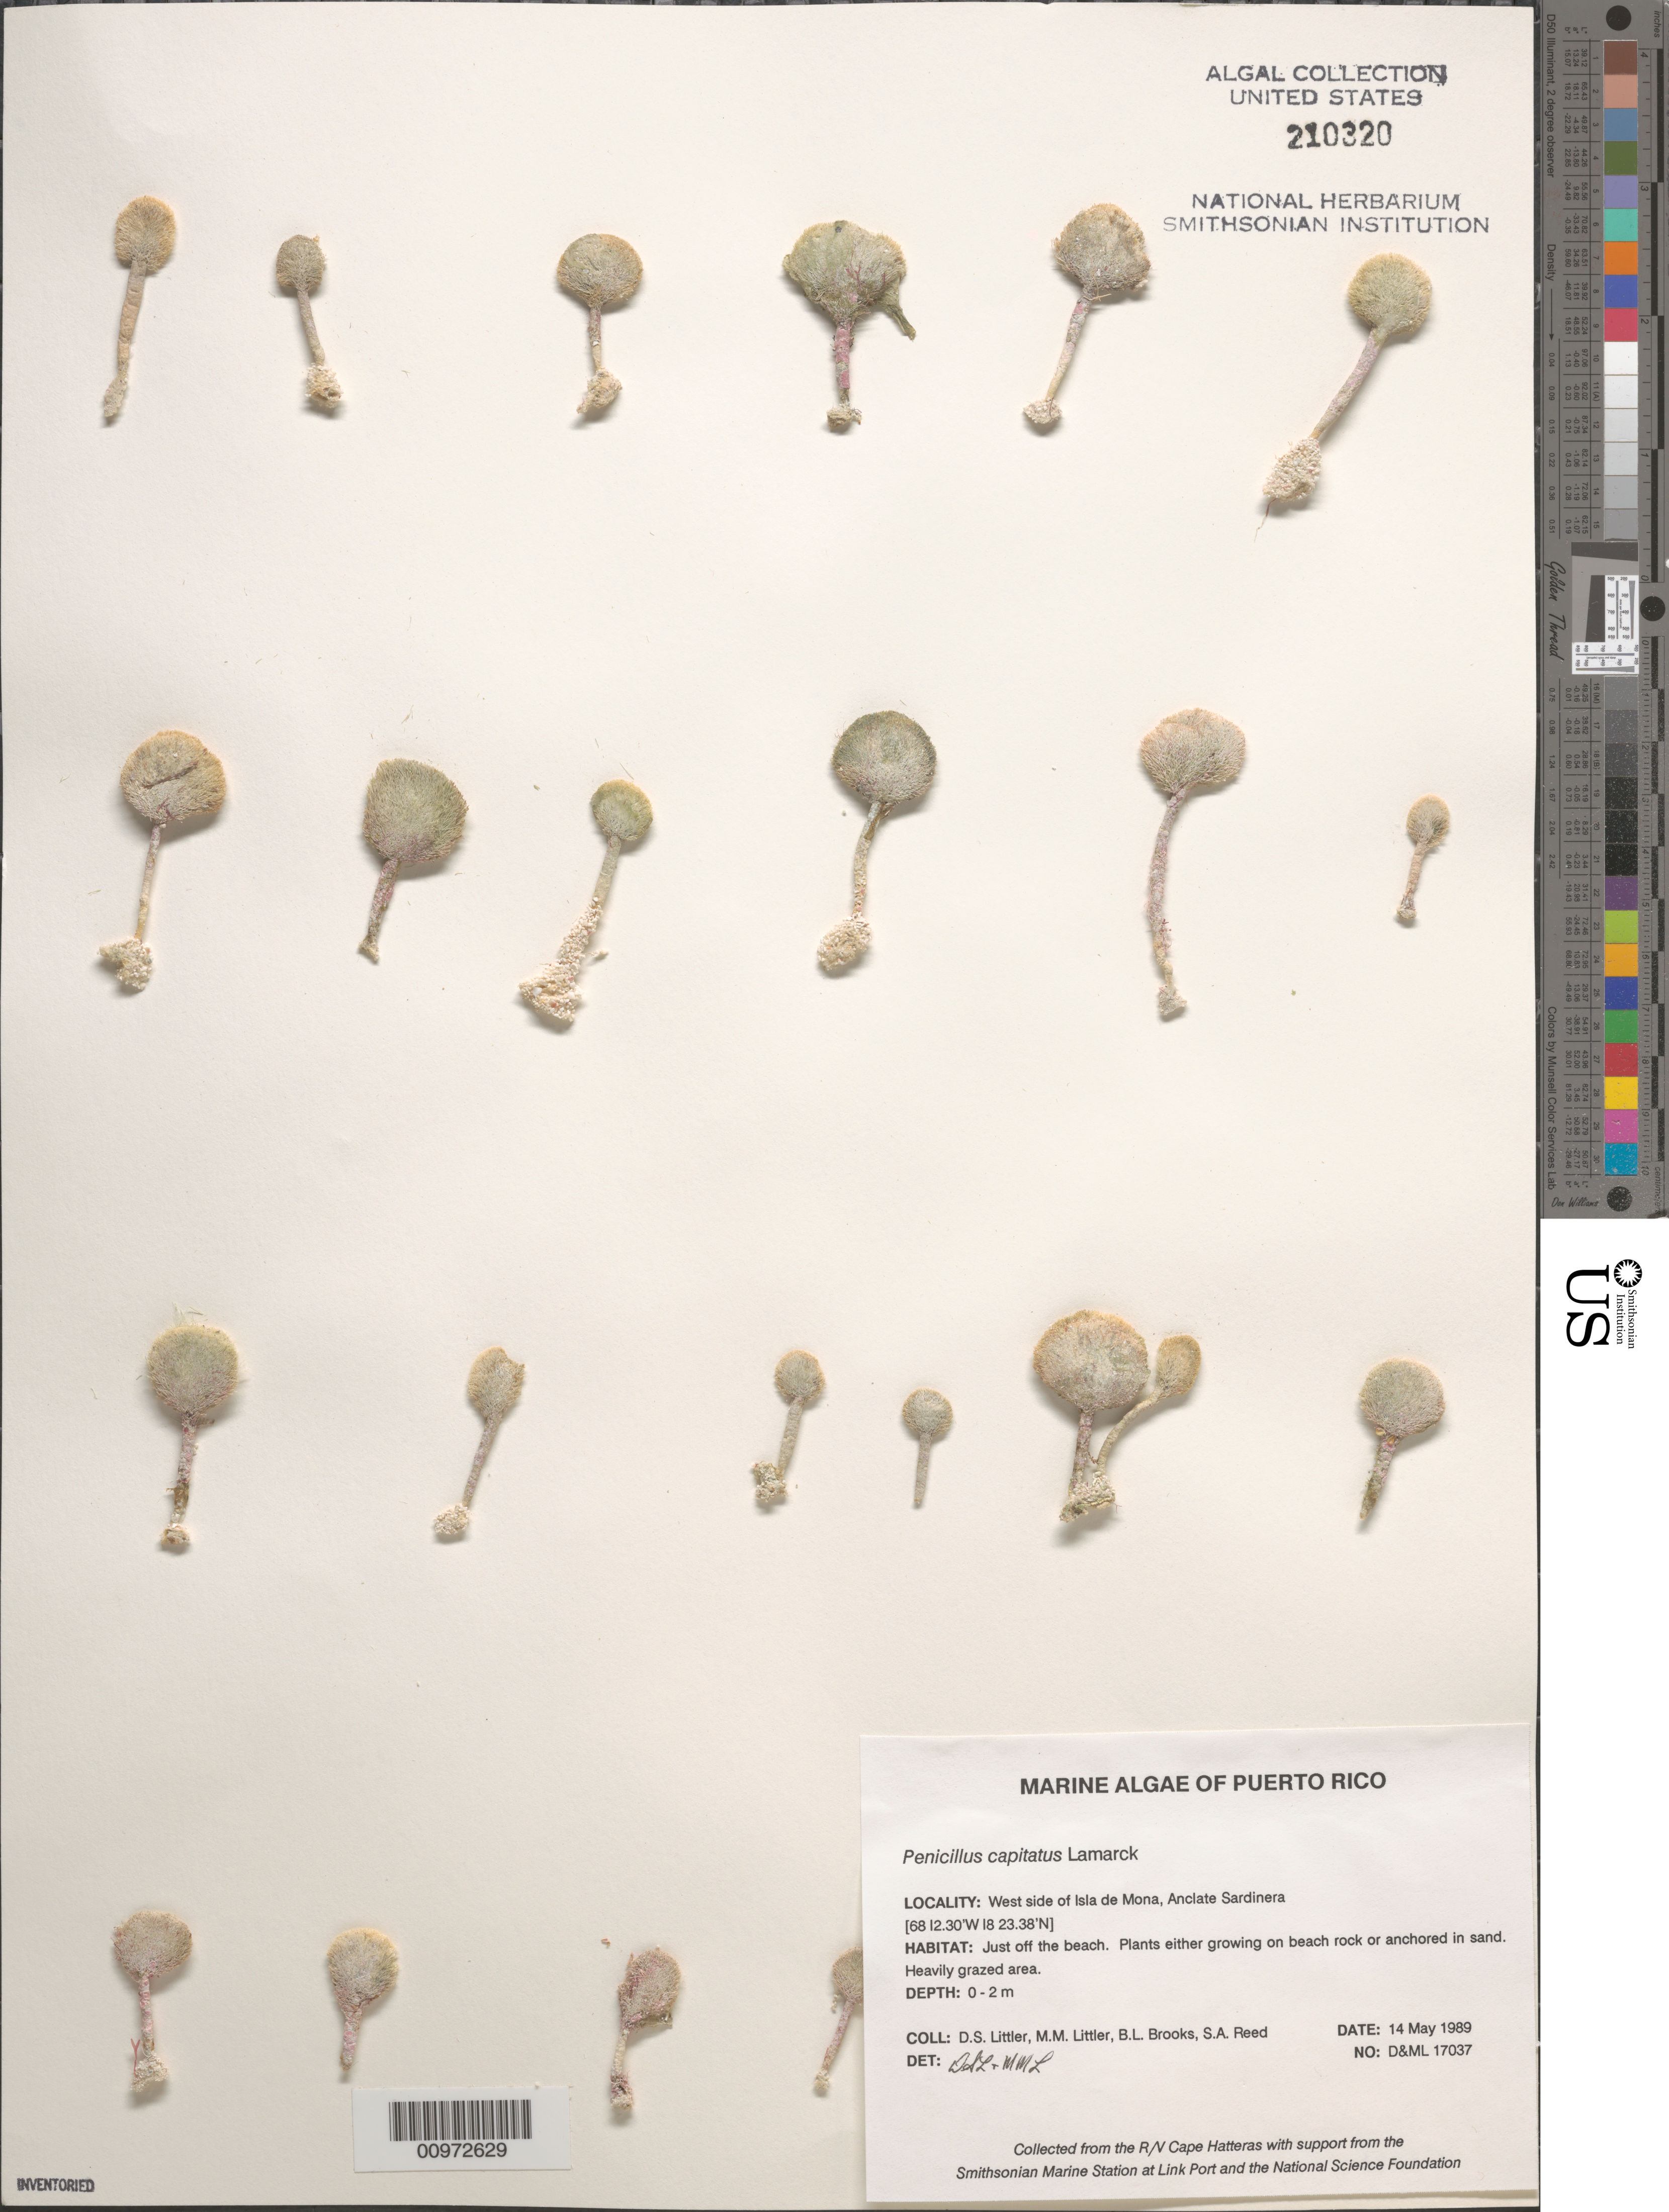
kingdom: Plantae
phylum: Chlorophyta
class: Ulvophyceae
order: Bryopsidales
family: Udoteaceae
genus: Penicillus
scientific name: Penicillus capitatus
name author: Lam.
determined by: Littler, D. S.; Littler, M. M.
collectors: D. S. Littler, M. M. Littler, B. Brooks & S. Reed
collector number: D&ML 17037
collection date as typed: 14 May 1989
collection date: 1989-05-14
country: Puerto Rico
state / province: Mayaguez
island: Isla de Mona (Isla Mona)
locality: Anclate Sardinera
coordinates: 18 23.38'N, 68 12.30'W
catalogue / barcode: US 210320